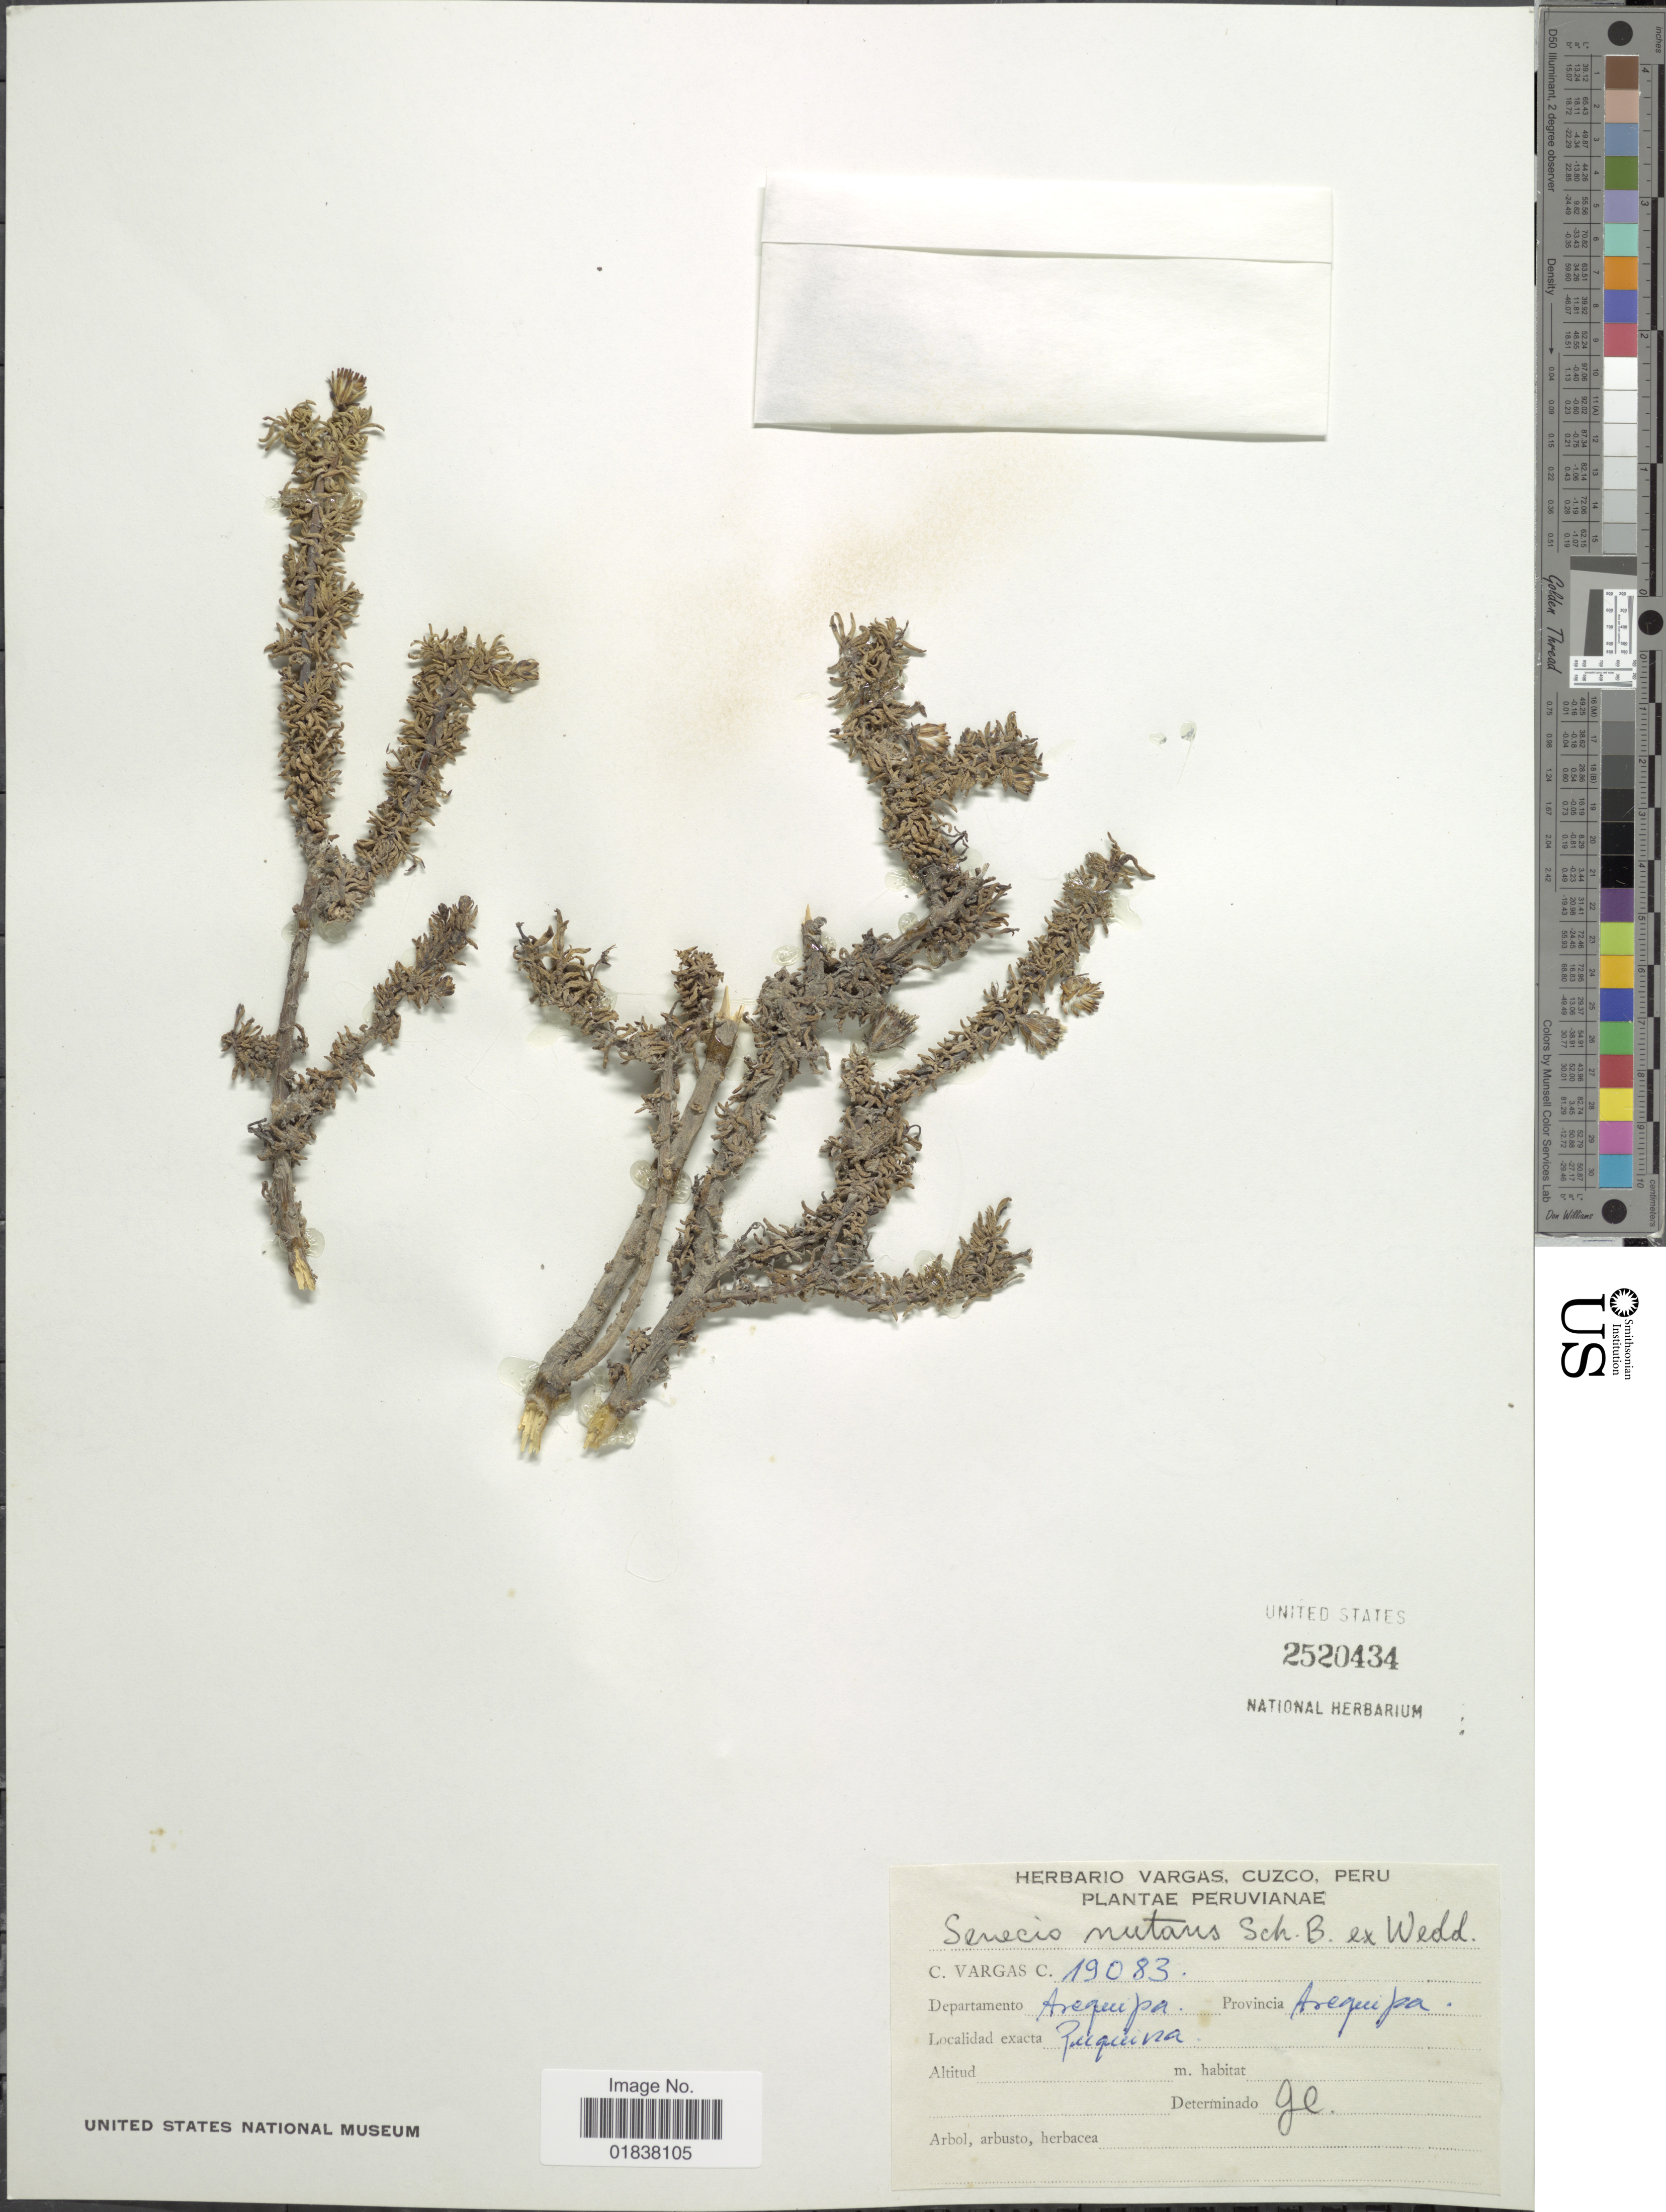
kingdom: Plantae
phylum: Tracheophyta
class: Magnoliopsida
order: Asterales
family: Asteraceae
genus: Senecio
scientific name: Senecio nutans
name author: Sch. Bip.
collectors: C. Vargas Calderón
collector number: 19083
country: Peru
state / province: Arequipa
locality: Provincia Arequipa, Puquina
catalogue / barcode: US 2520434